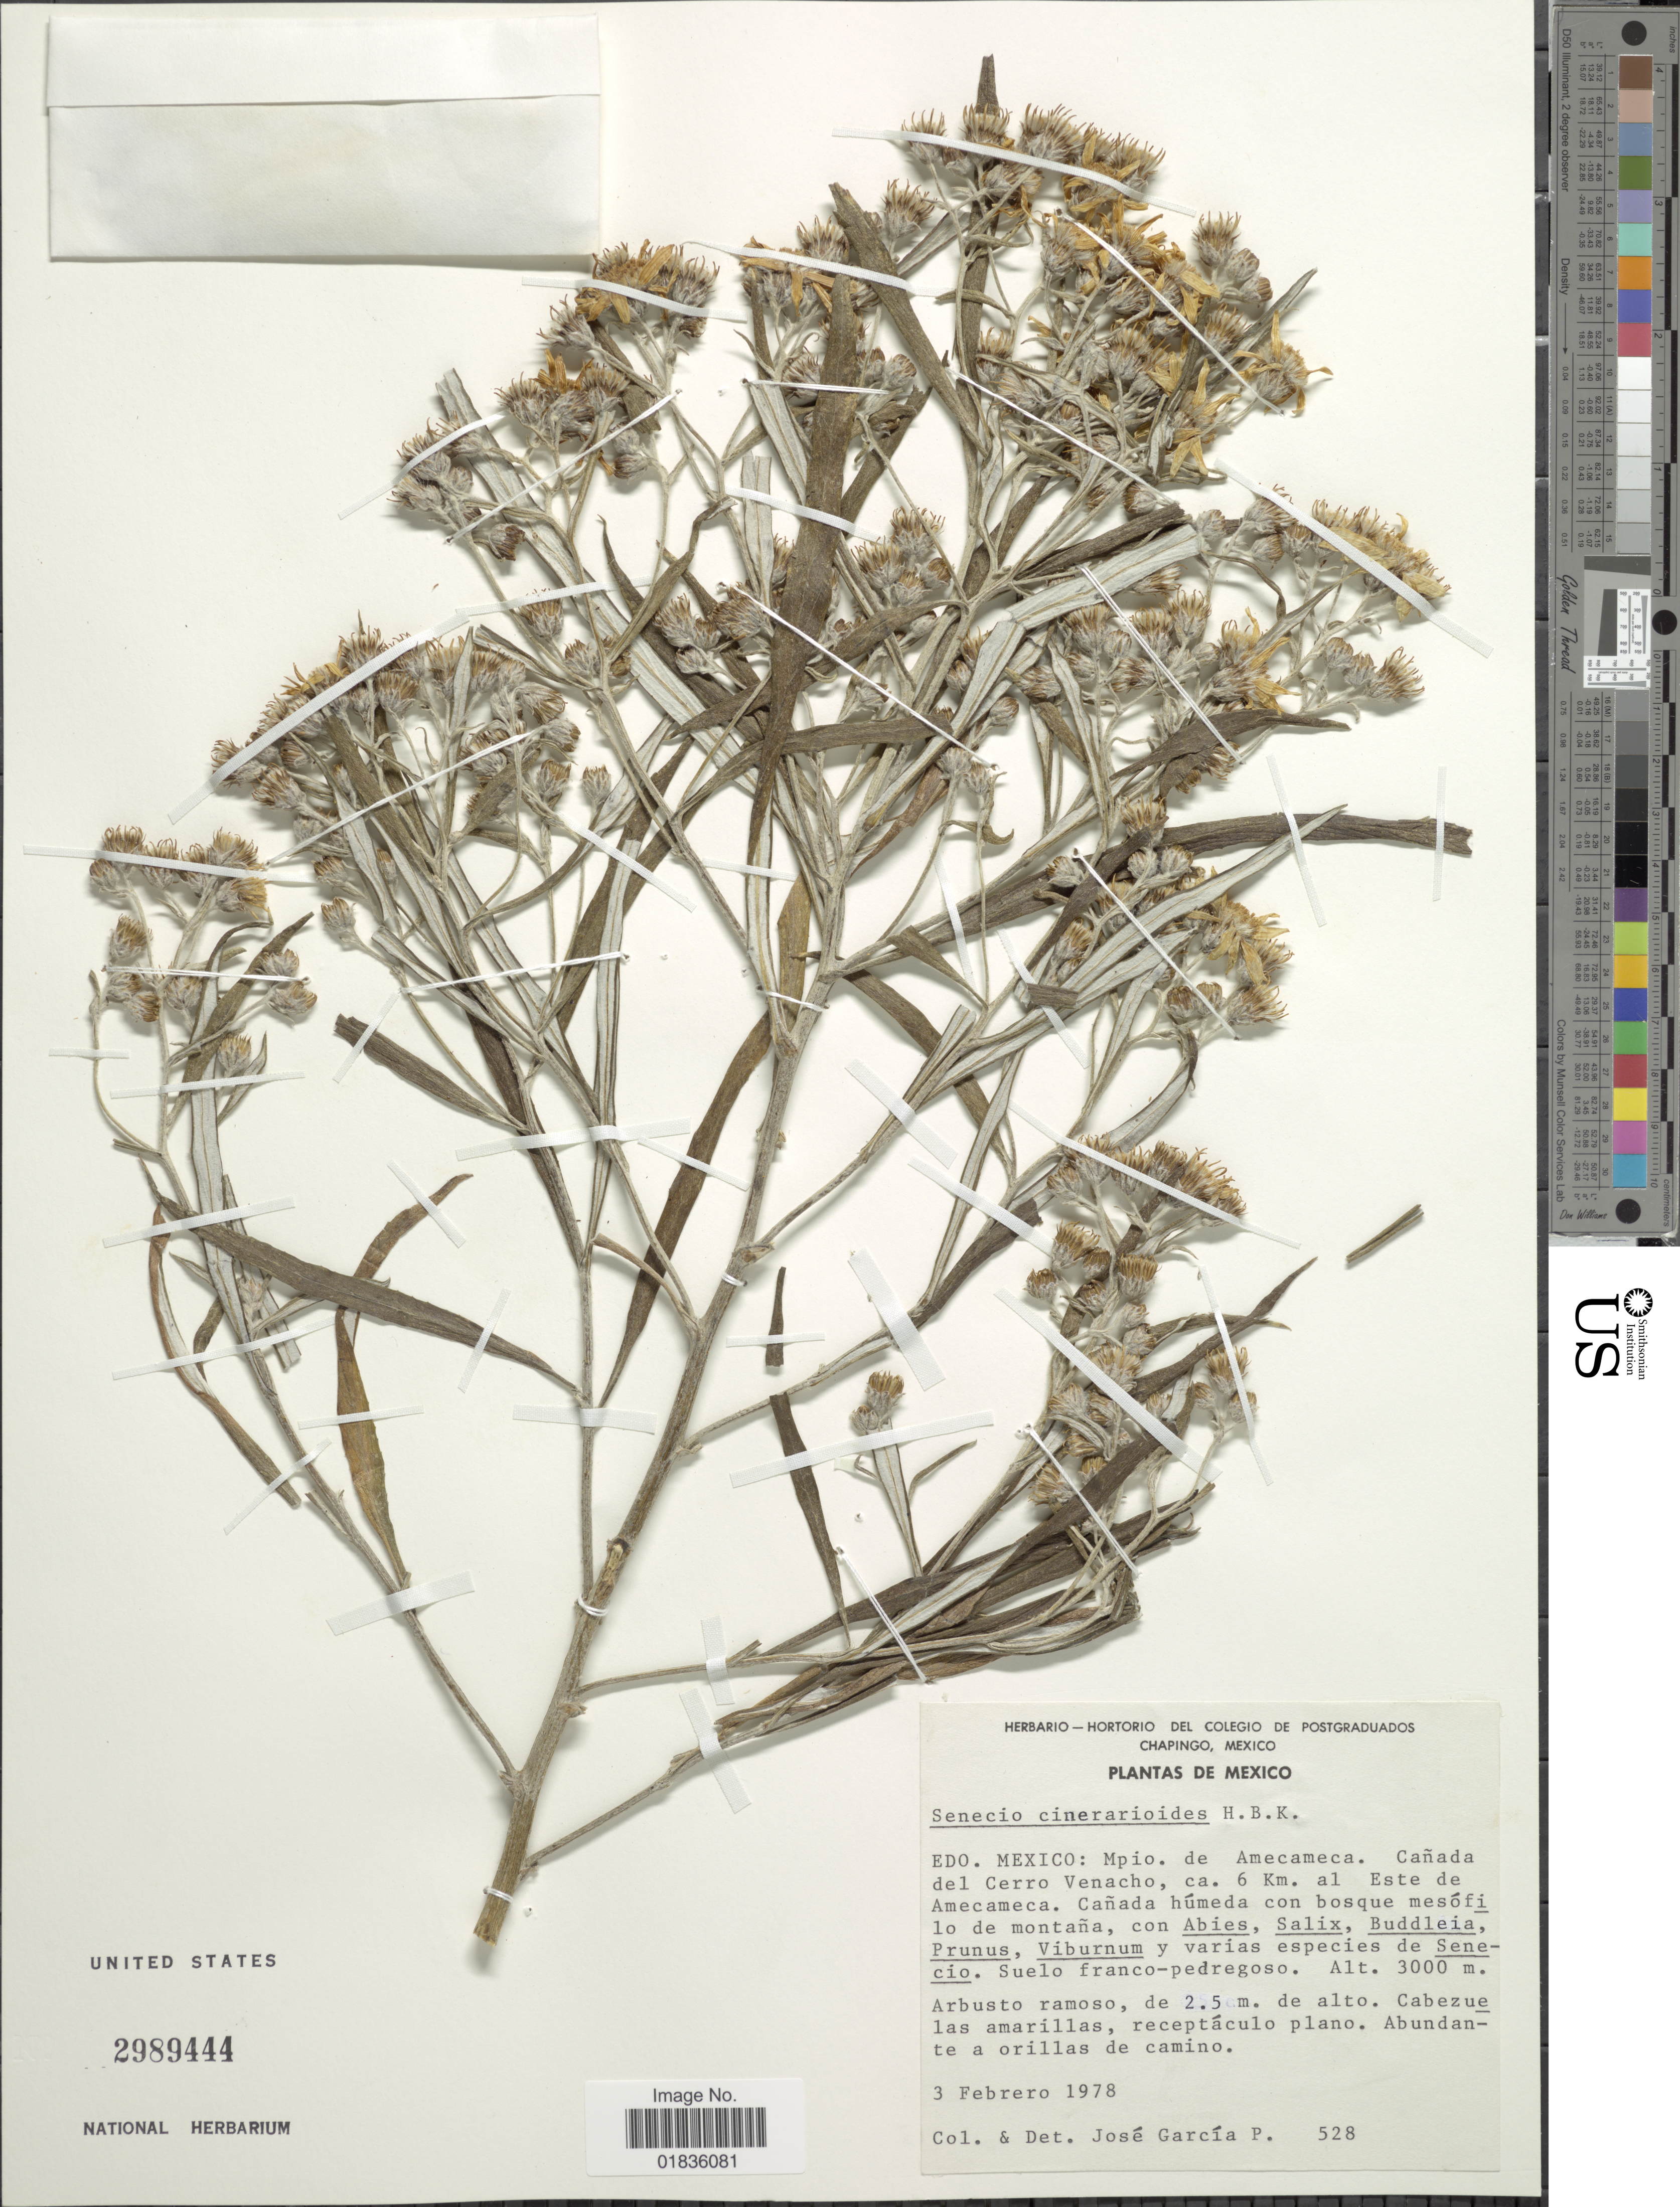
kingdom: Plantae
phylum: Tracheophyta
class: Magnoliopsida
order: Asterales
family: Asteraceae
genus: Senecio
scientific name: Senecio cinerarioides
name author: Kunth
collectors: J. García-P.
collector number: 528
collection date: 1978-02-03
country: Mexico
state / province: México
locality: Mpio. de Amecameca, Cañada del Cerro Venacho, ca. 6 Km. al Este de Amecameca.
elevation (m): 3000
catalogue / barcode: US 2989444